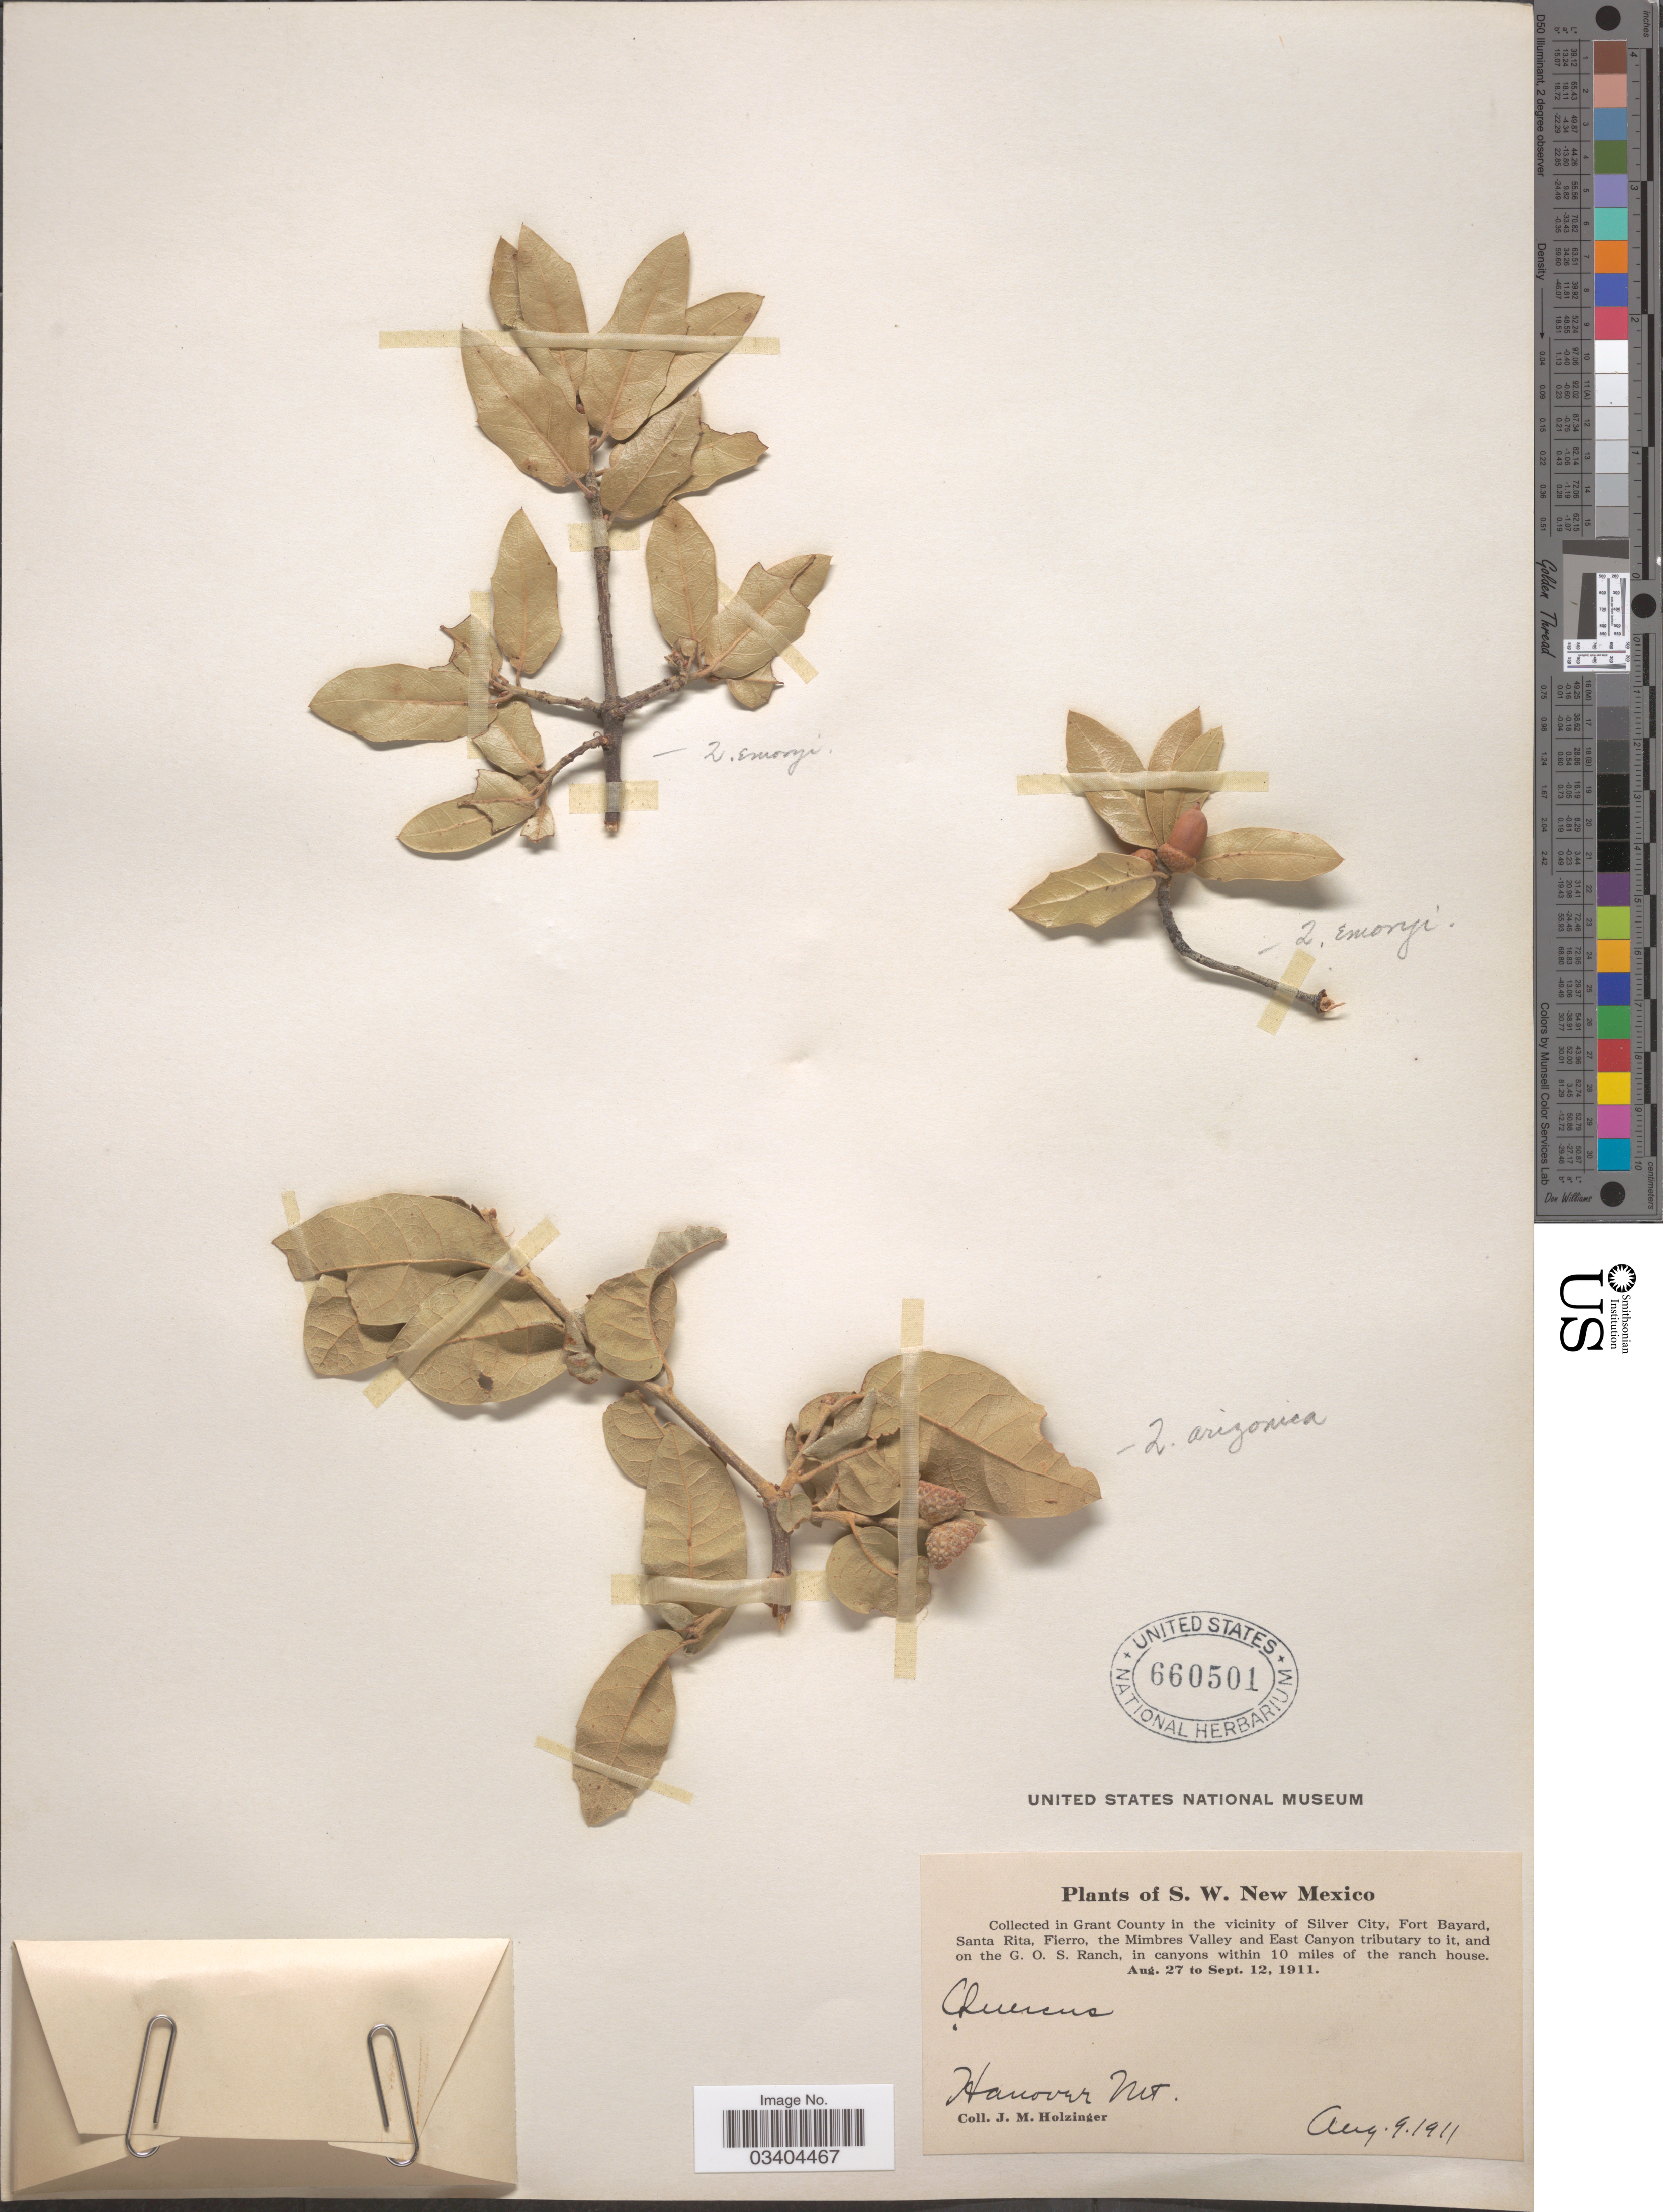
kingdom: Plantae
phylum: Tracheophyta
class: Magnoliopsida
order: Fagales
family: Fagaceae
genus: Quercus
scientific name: Quercus emoryi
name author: Torr. in Emory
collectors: J. M. Holzinger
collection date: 1911-08-09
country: United States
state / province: New Mexico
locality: S.W. New Mexico. In Grant County in the vicinity of Silver City, Fort Bayard, Santa Rita, Fierro, the Mimbres Valley and East Canyon tributary to it, and on the G. O. S. Ranch, in canyons within 10 miles of the ranch house. Hanover Mt.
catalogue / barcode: US 660501